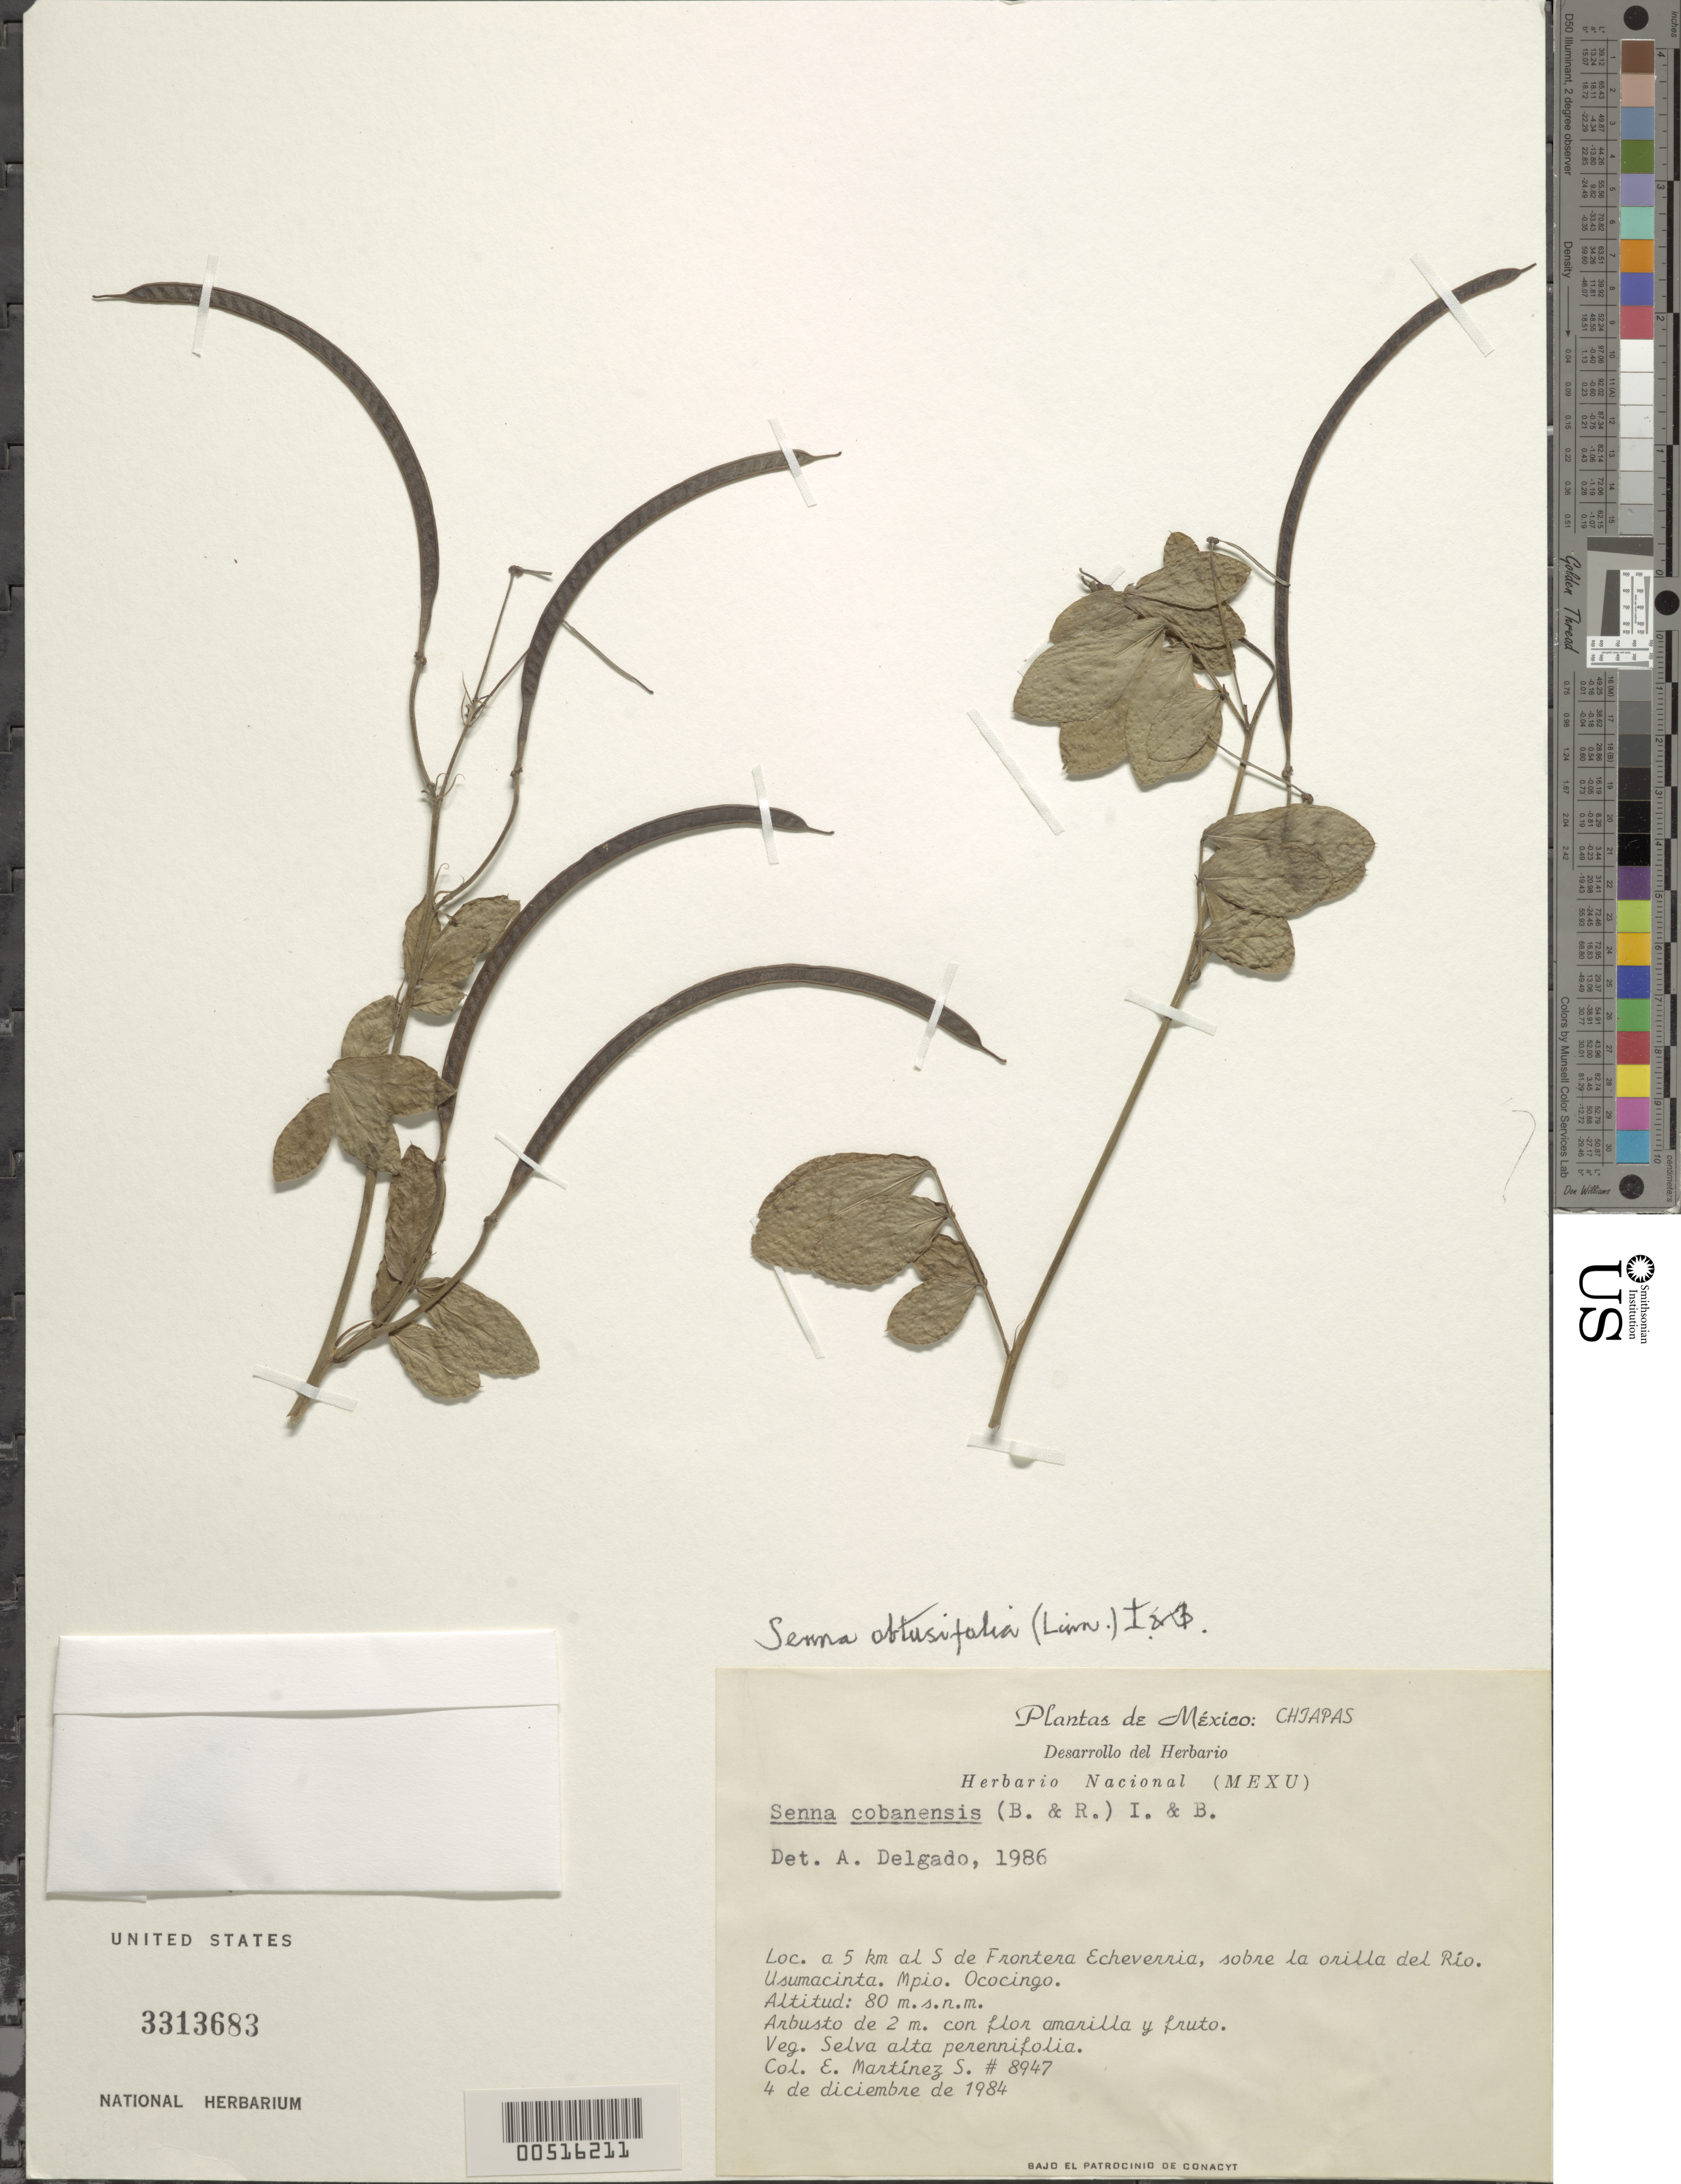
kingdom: Plantae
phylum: Tracheophyta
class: Magnoliopsida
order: Fabales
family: Fabaceae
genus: Senna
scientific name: Senna obtusifolia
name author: (L.) H.S. Irwin & Barneby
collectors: E. Martínez Soto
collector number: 8947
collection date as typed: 04 Dec 1984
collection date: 1984-12-04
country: Mexico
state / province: Chiapas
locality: Fronterria, Rio Usmacinta, Ococingo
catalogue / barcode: US 3313683